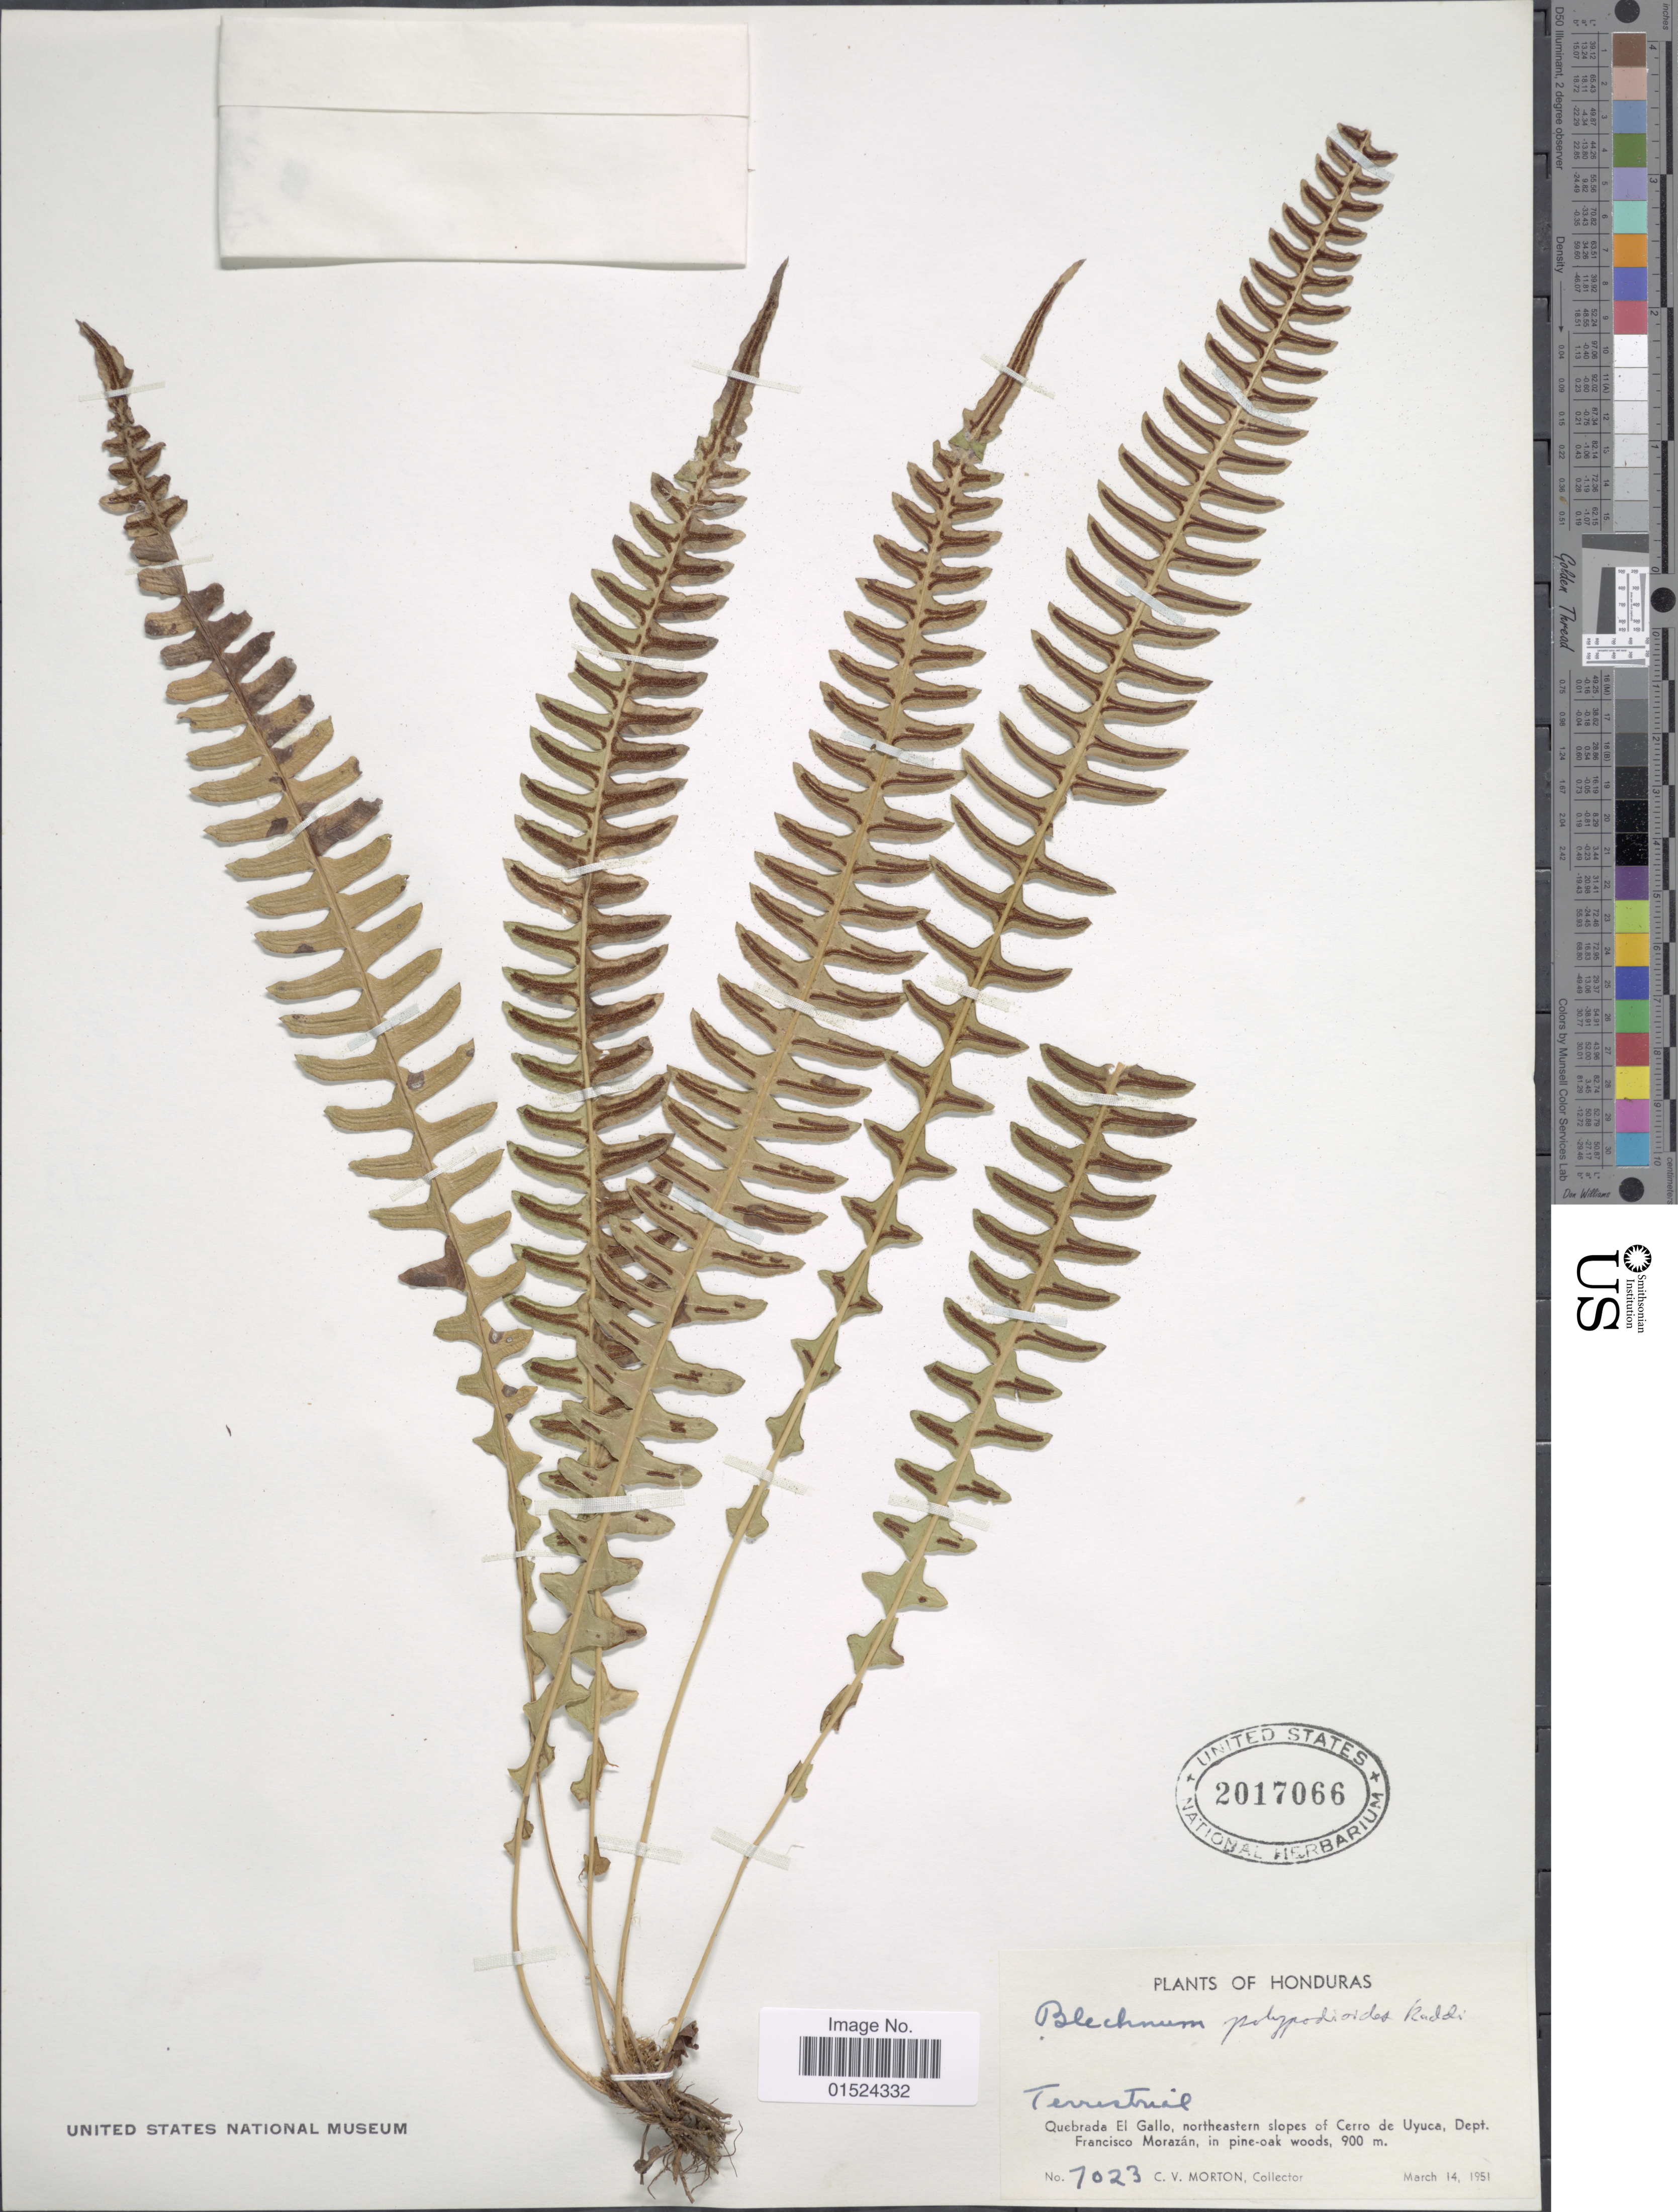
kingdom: Plantae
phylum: Tracheophyta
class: Polypodiopsida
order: Polypodiales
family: Blechnaceae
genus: Blechnum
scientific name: Blechnum polypodioides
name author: Raddi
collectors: C. V. Morton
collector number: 7023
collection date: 1951-03-14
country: Honduras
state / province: Fco. Morazán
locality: Quebrada El Gallo, northeastern slopes of Cerro de Uyuca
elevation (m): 900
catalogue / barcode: US 2017066